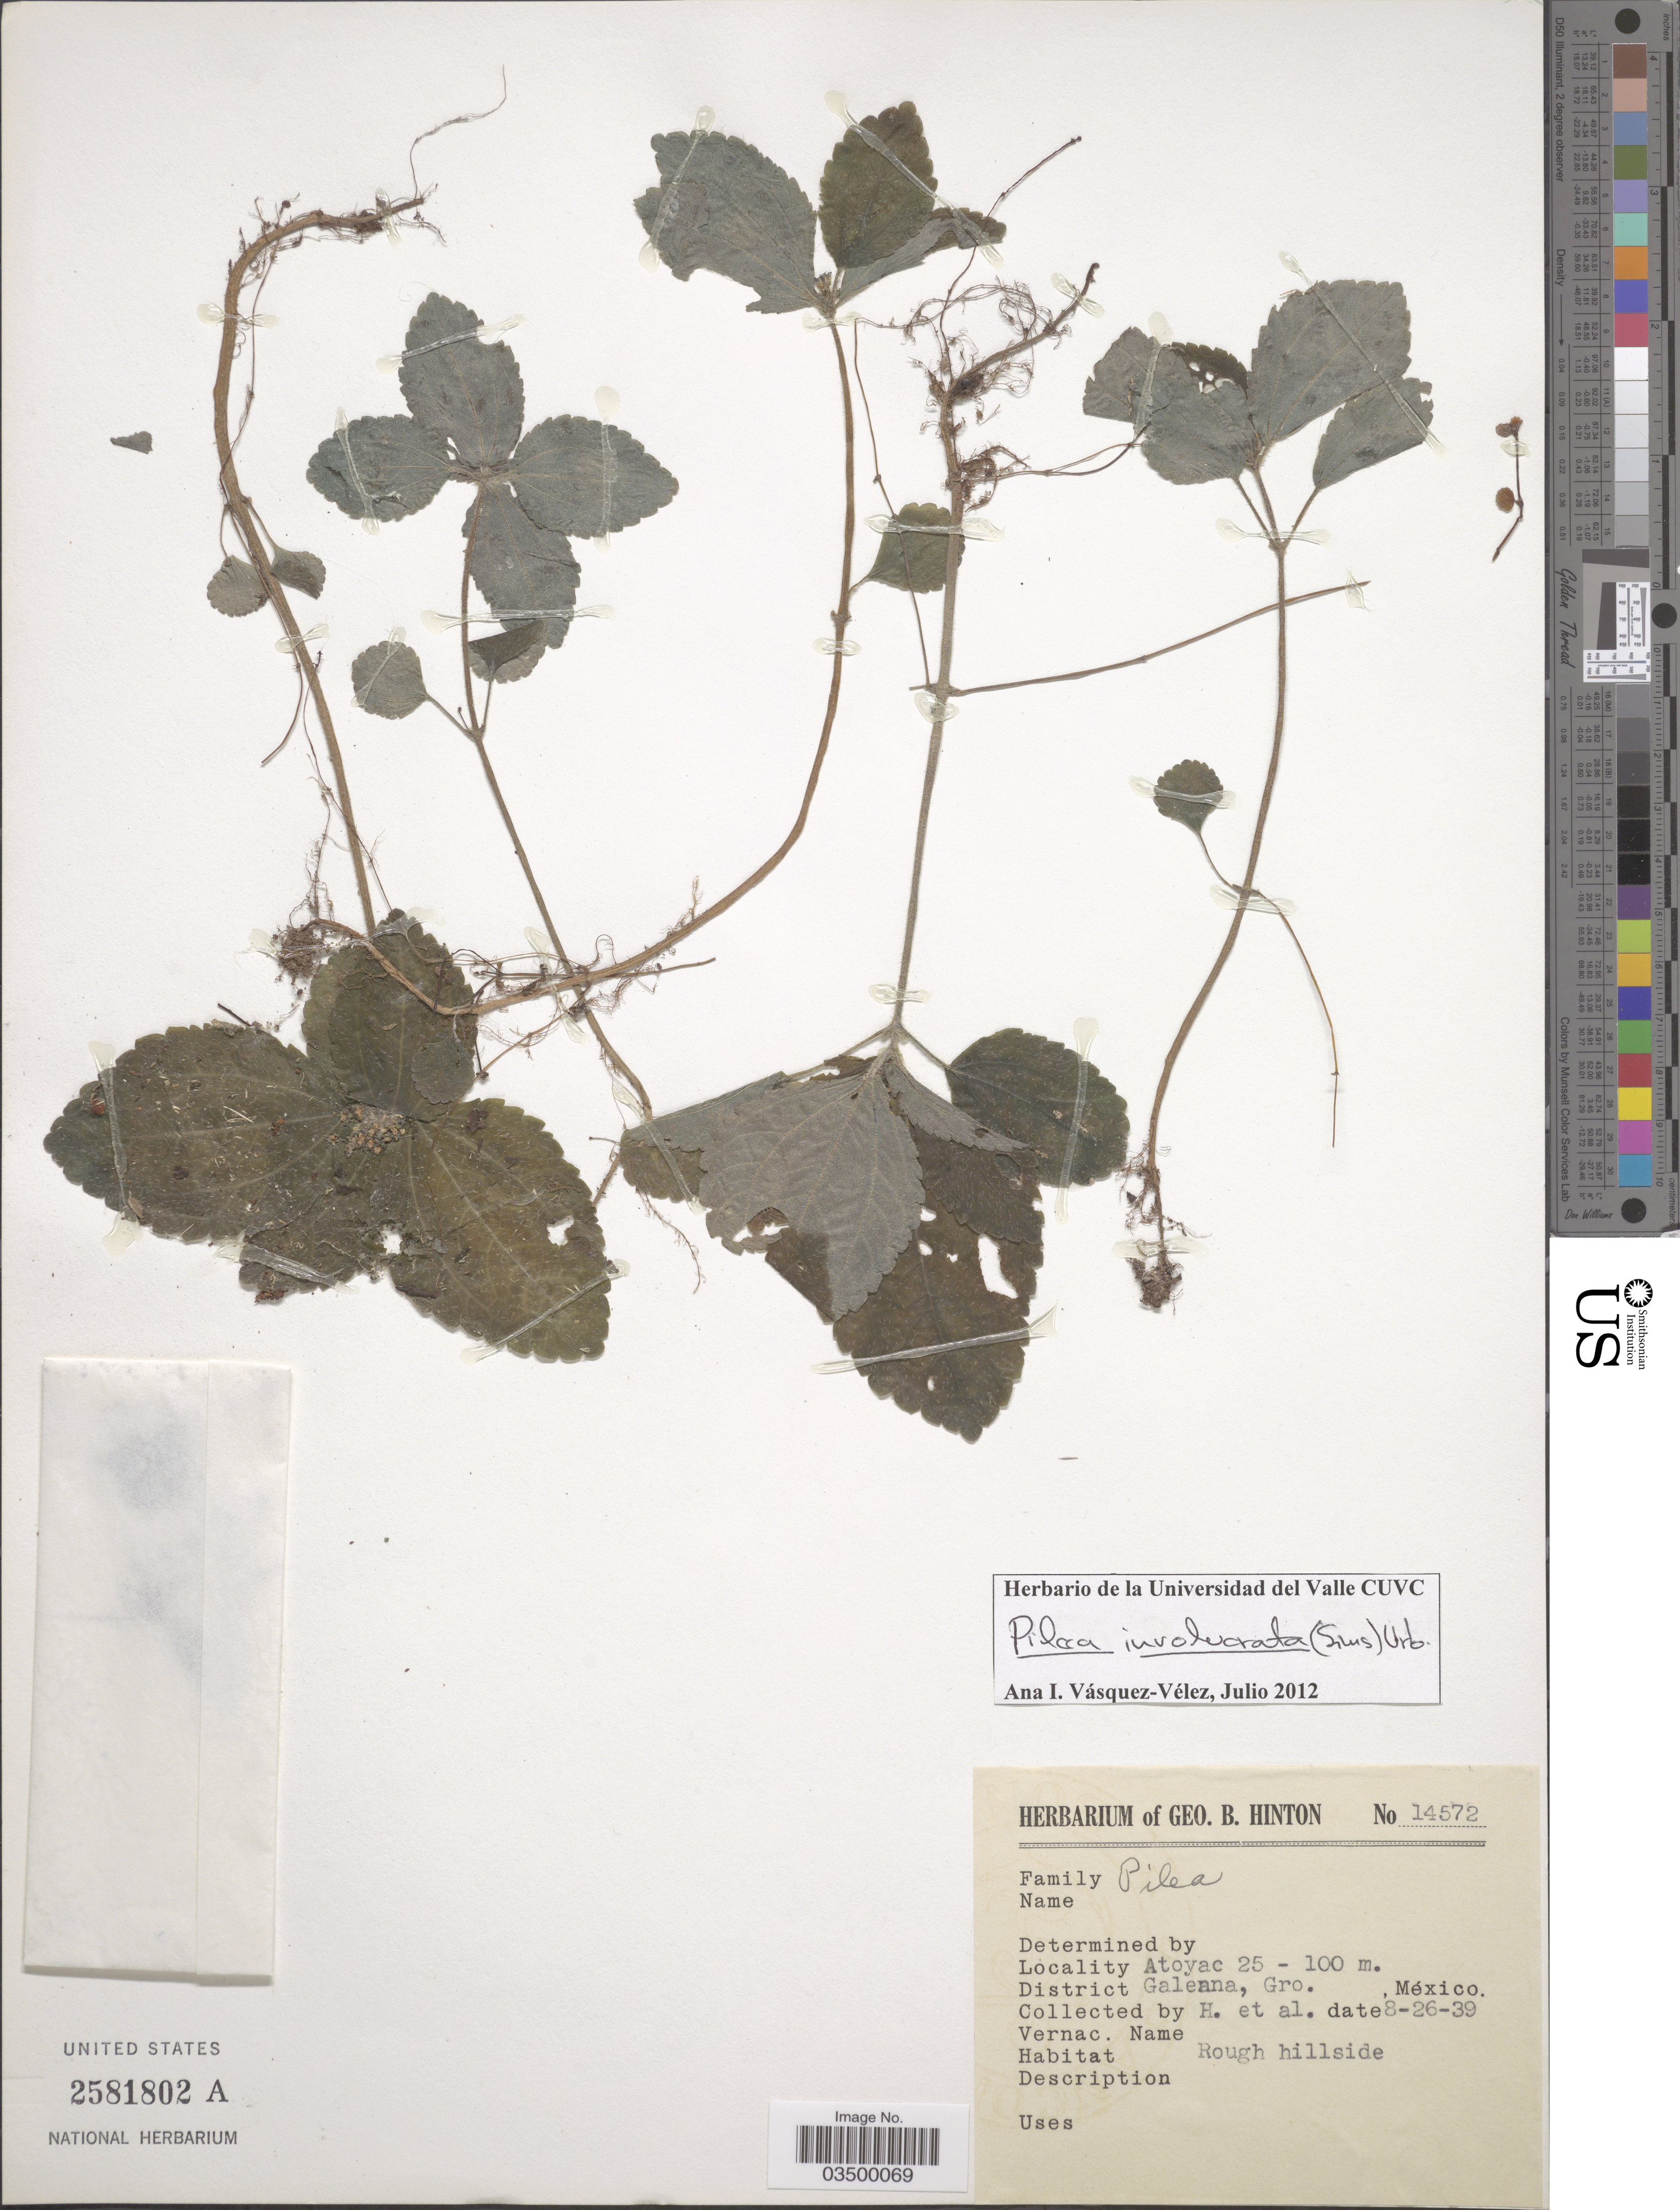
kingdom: Plantae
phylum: Tracheophyta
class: Magnoliopsida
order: Rosales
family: Urticaceae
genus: Pilea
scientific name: Pilea involucrata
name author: Urb.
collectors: G. B. Hinton & et al.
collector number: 14572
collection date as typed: Transcribed d/m/y: 26/8/39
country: Mexico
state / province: Guerrero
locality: Atoyac. District Galenna.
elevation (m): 25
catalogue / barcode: US 2581802A